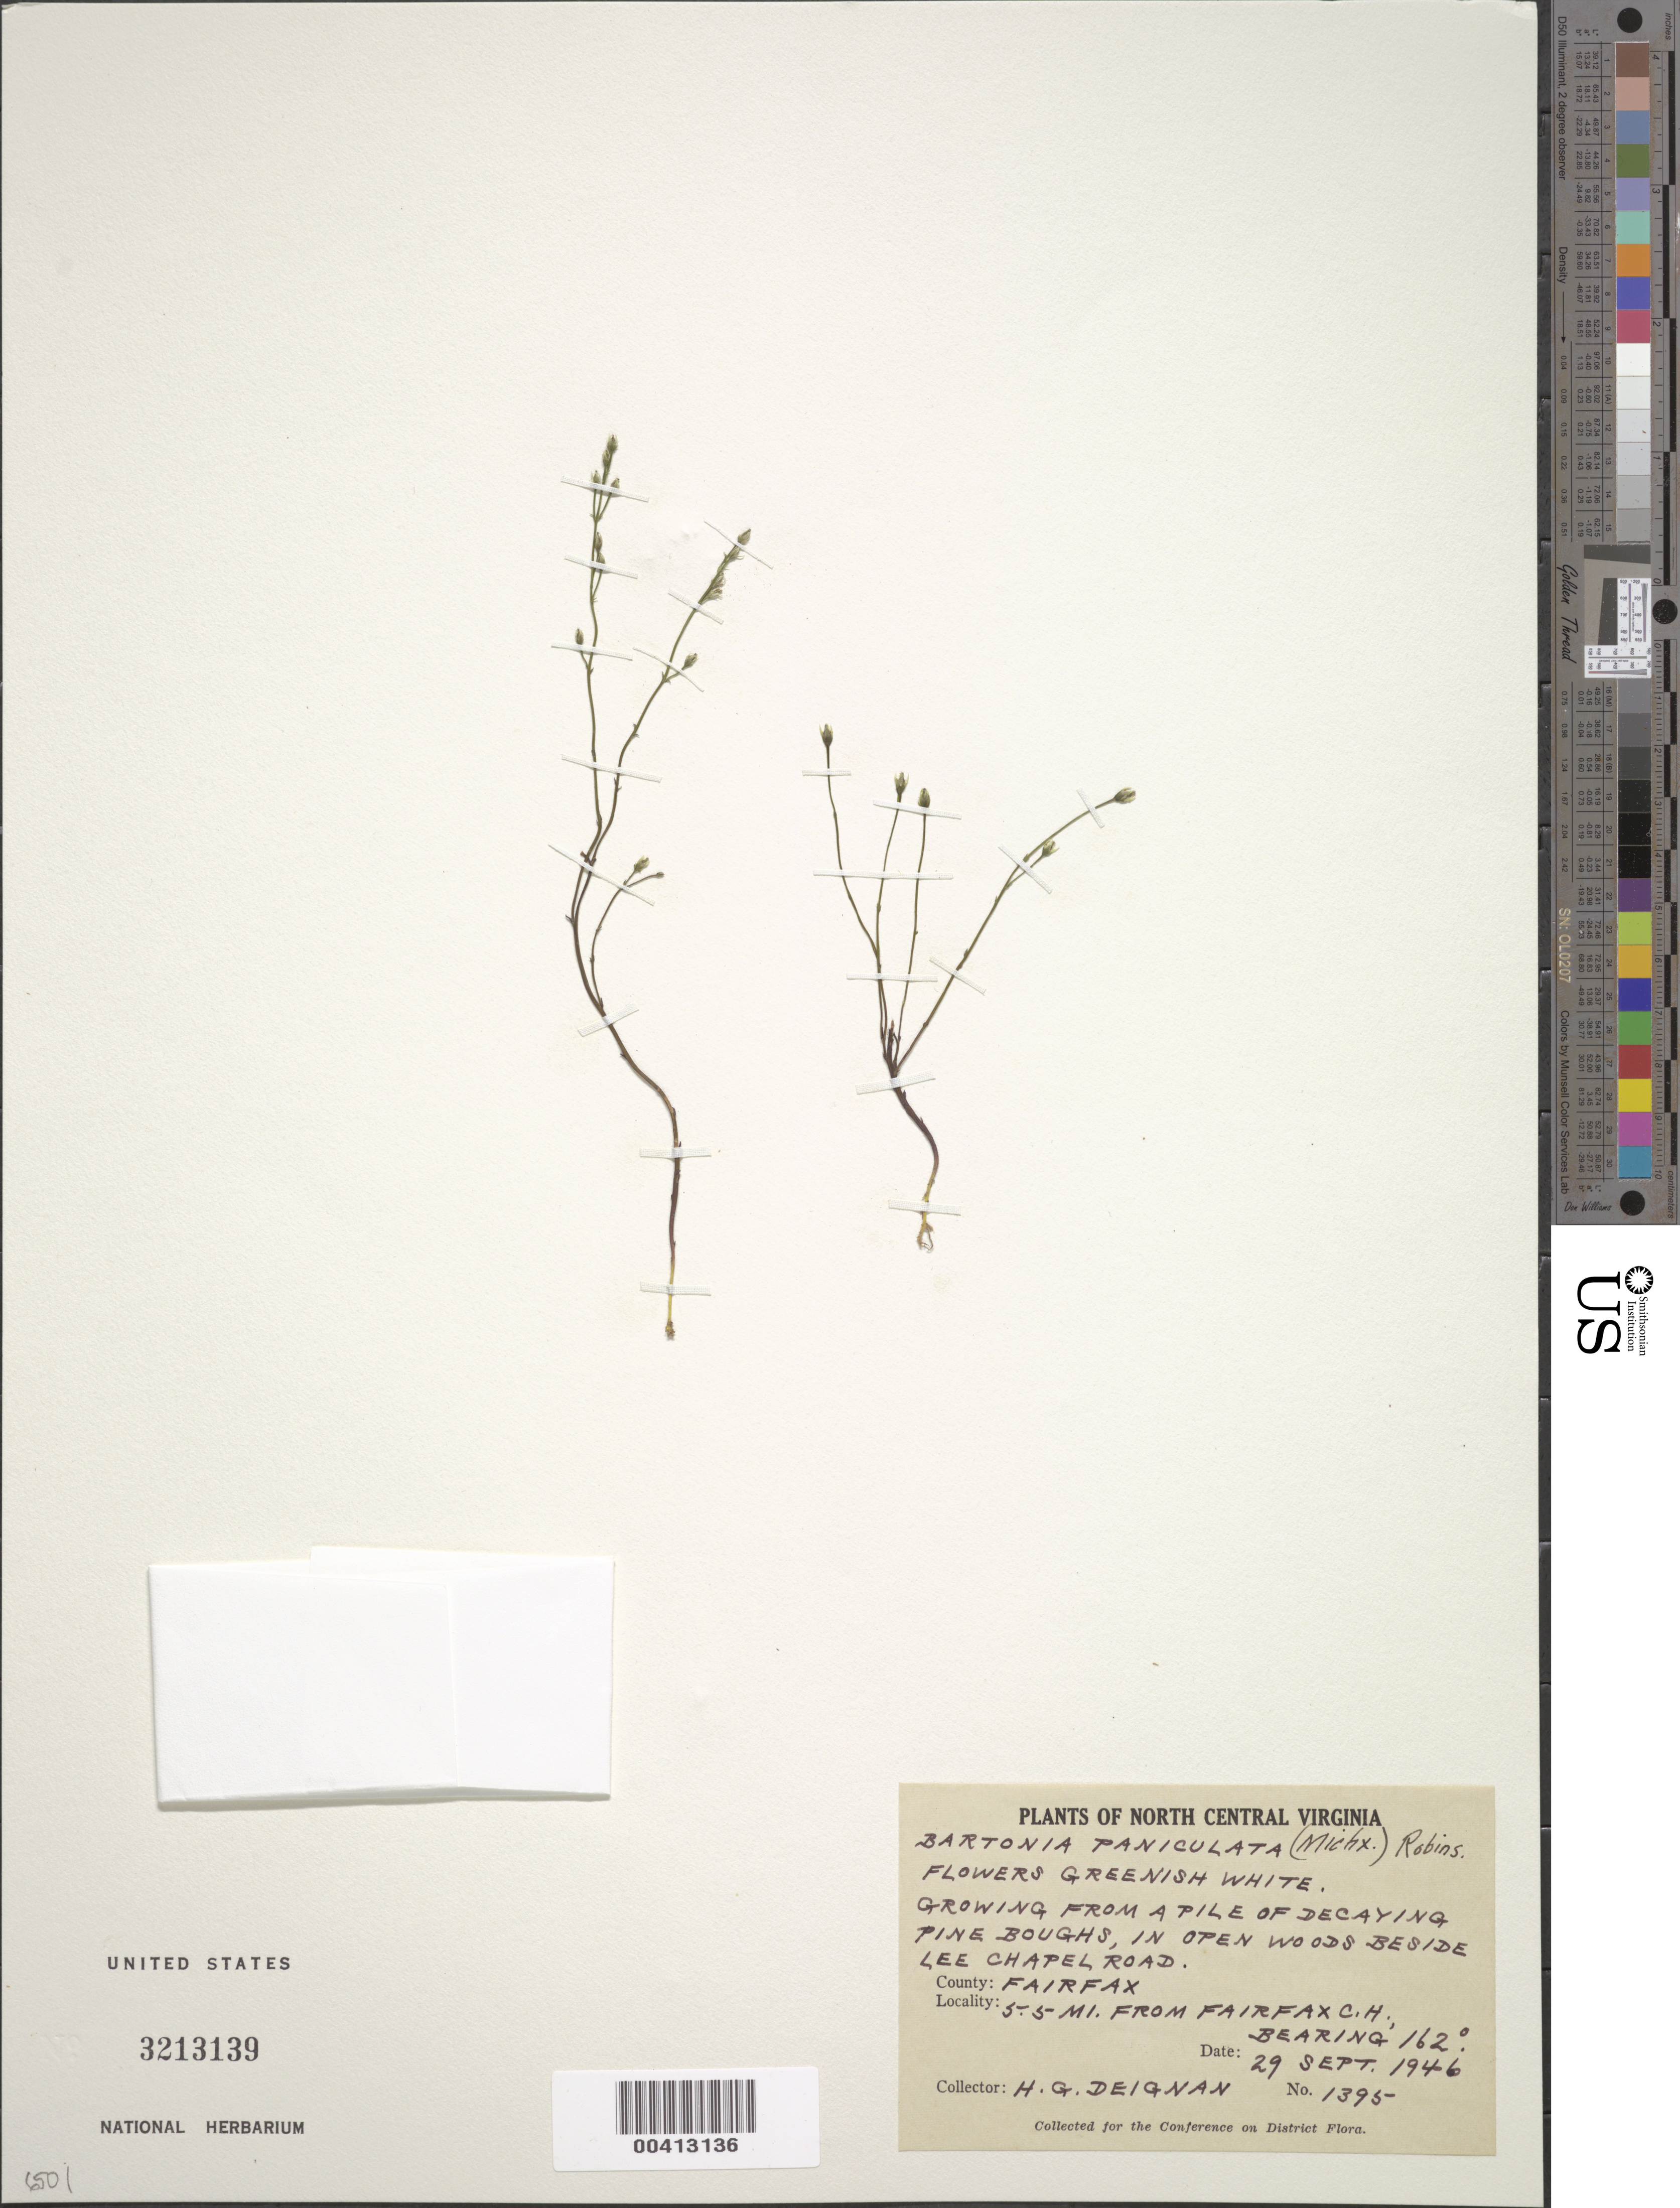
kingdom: Plantae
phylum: Tracheophyta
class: Magnoliopsida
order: Gentianales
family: Gentianaceae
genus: Bartonia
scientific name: Bartonia paniculata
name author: (Michx.) Muhl.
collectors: H. Deignan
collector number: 1395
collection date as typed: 29 Sep 1946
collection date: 1946-09-29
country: United States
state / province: Virginia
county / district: Fairfax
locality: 5.5 mi. from Fairfax County Courthouse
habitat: In open woods beside road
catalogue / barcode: US 3213139